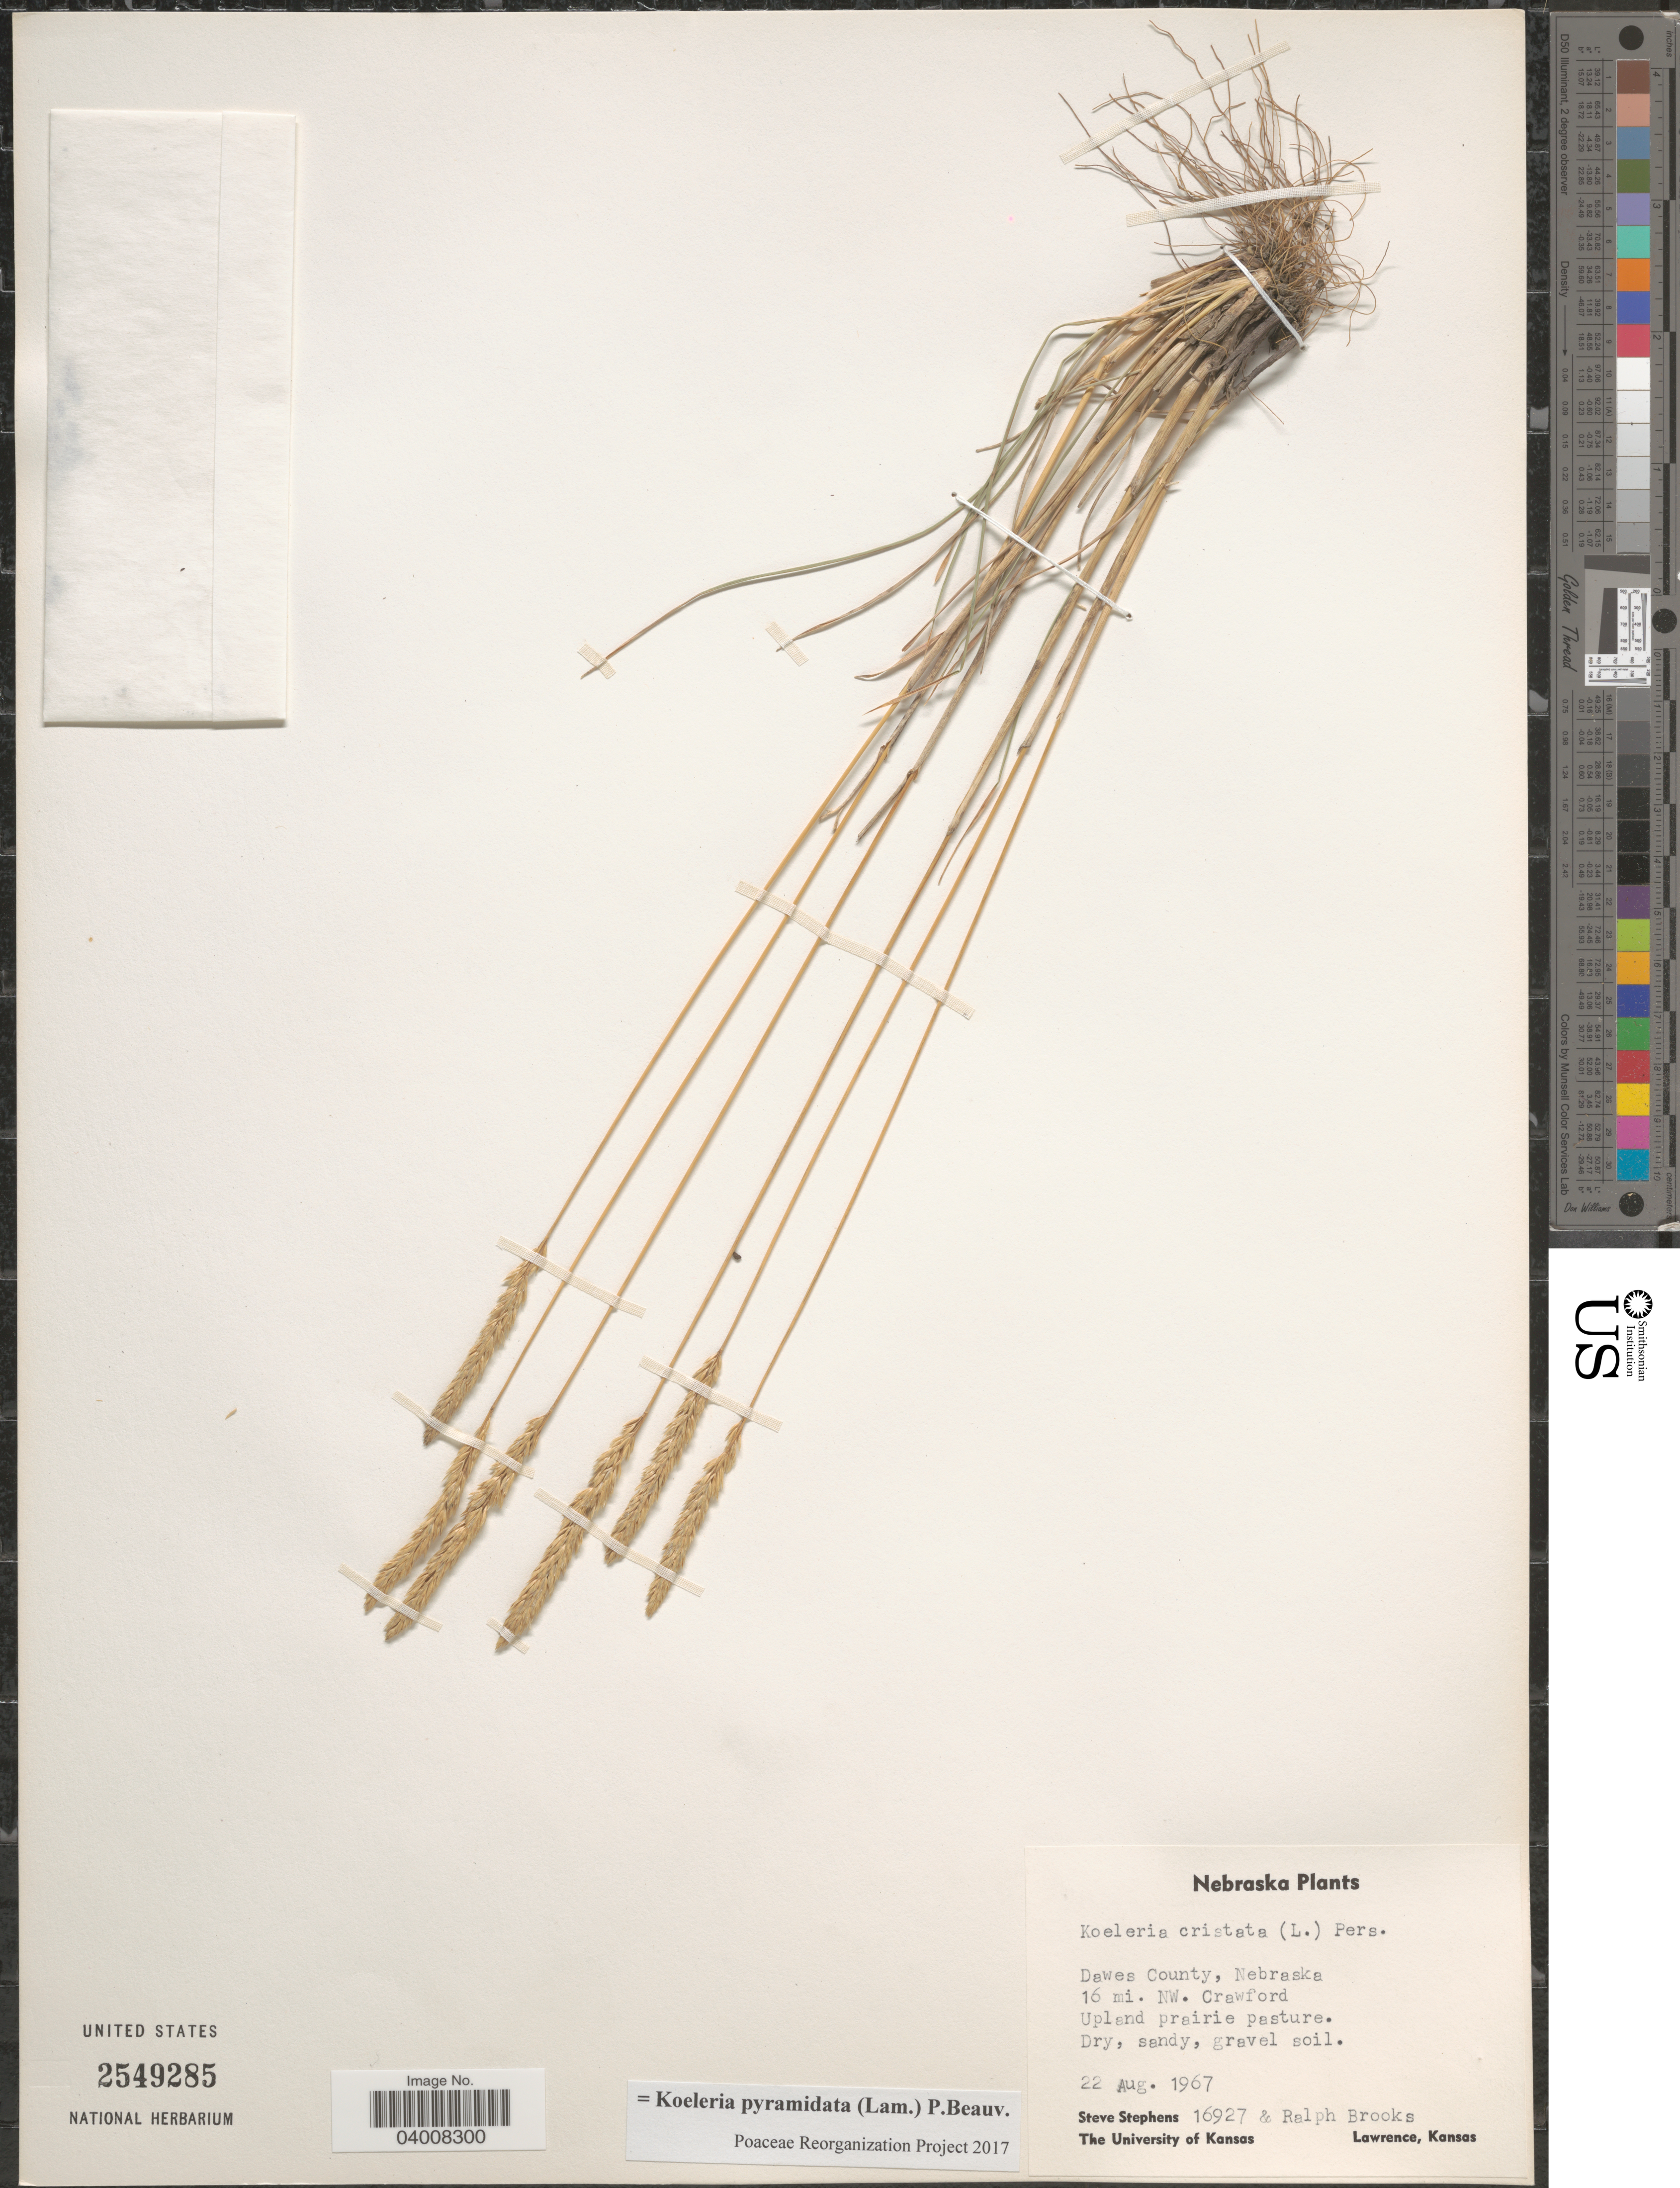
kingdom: Plantae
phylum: Tracheophyta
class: Liliopsida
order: Poales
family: Poaceae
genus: Koeleria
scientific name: Koeleria pyramidata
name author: (Lam.) P. Beauv.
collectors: S. Stephens & R. E. Brooks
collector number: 16927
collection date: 1967-08-22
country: United States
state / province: Nebraska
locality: Dawes County. 16 mi. NW. Crawford.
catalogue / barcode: US 2549285